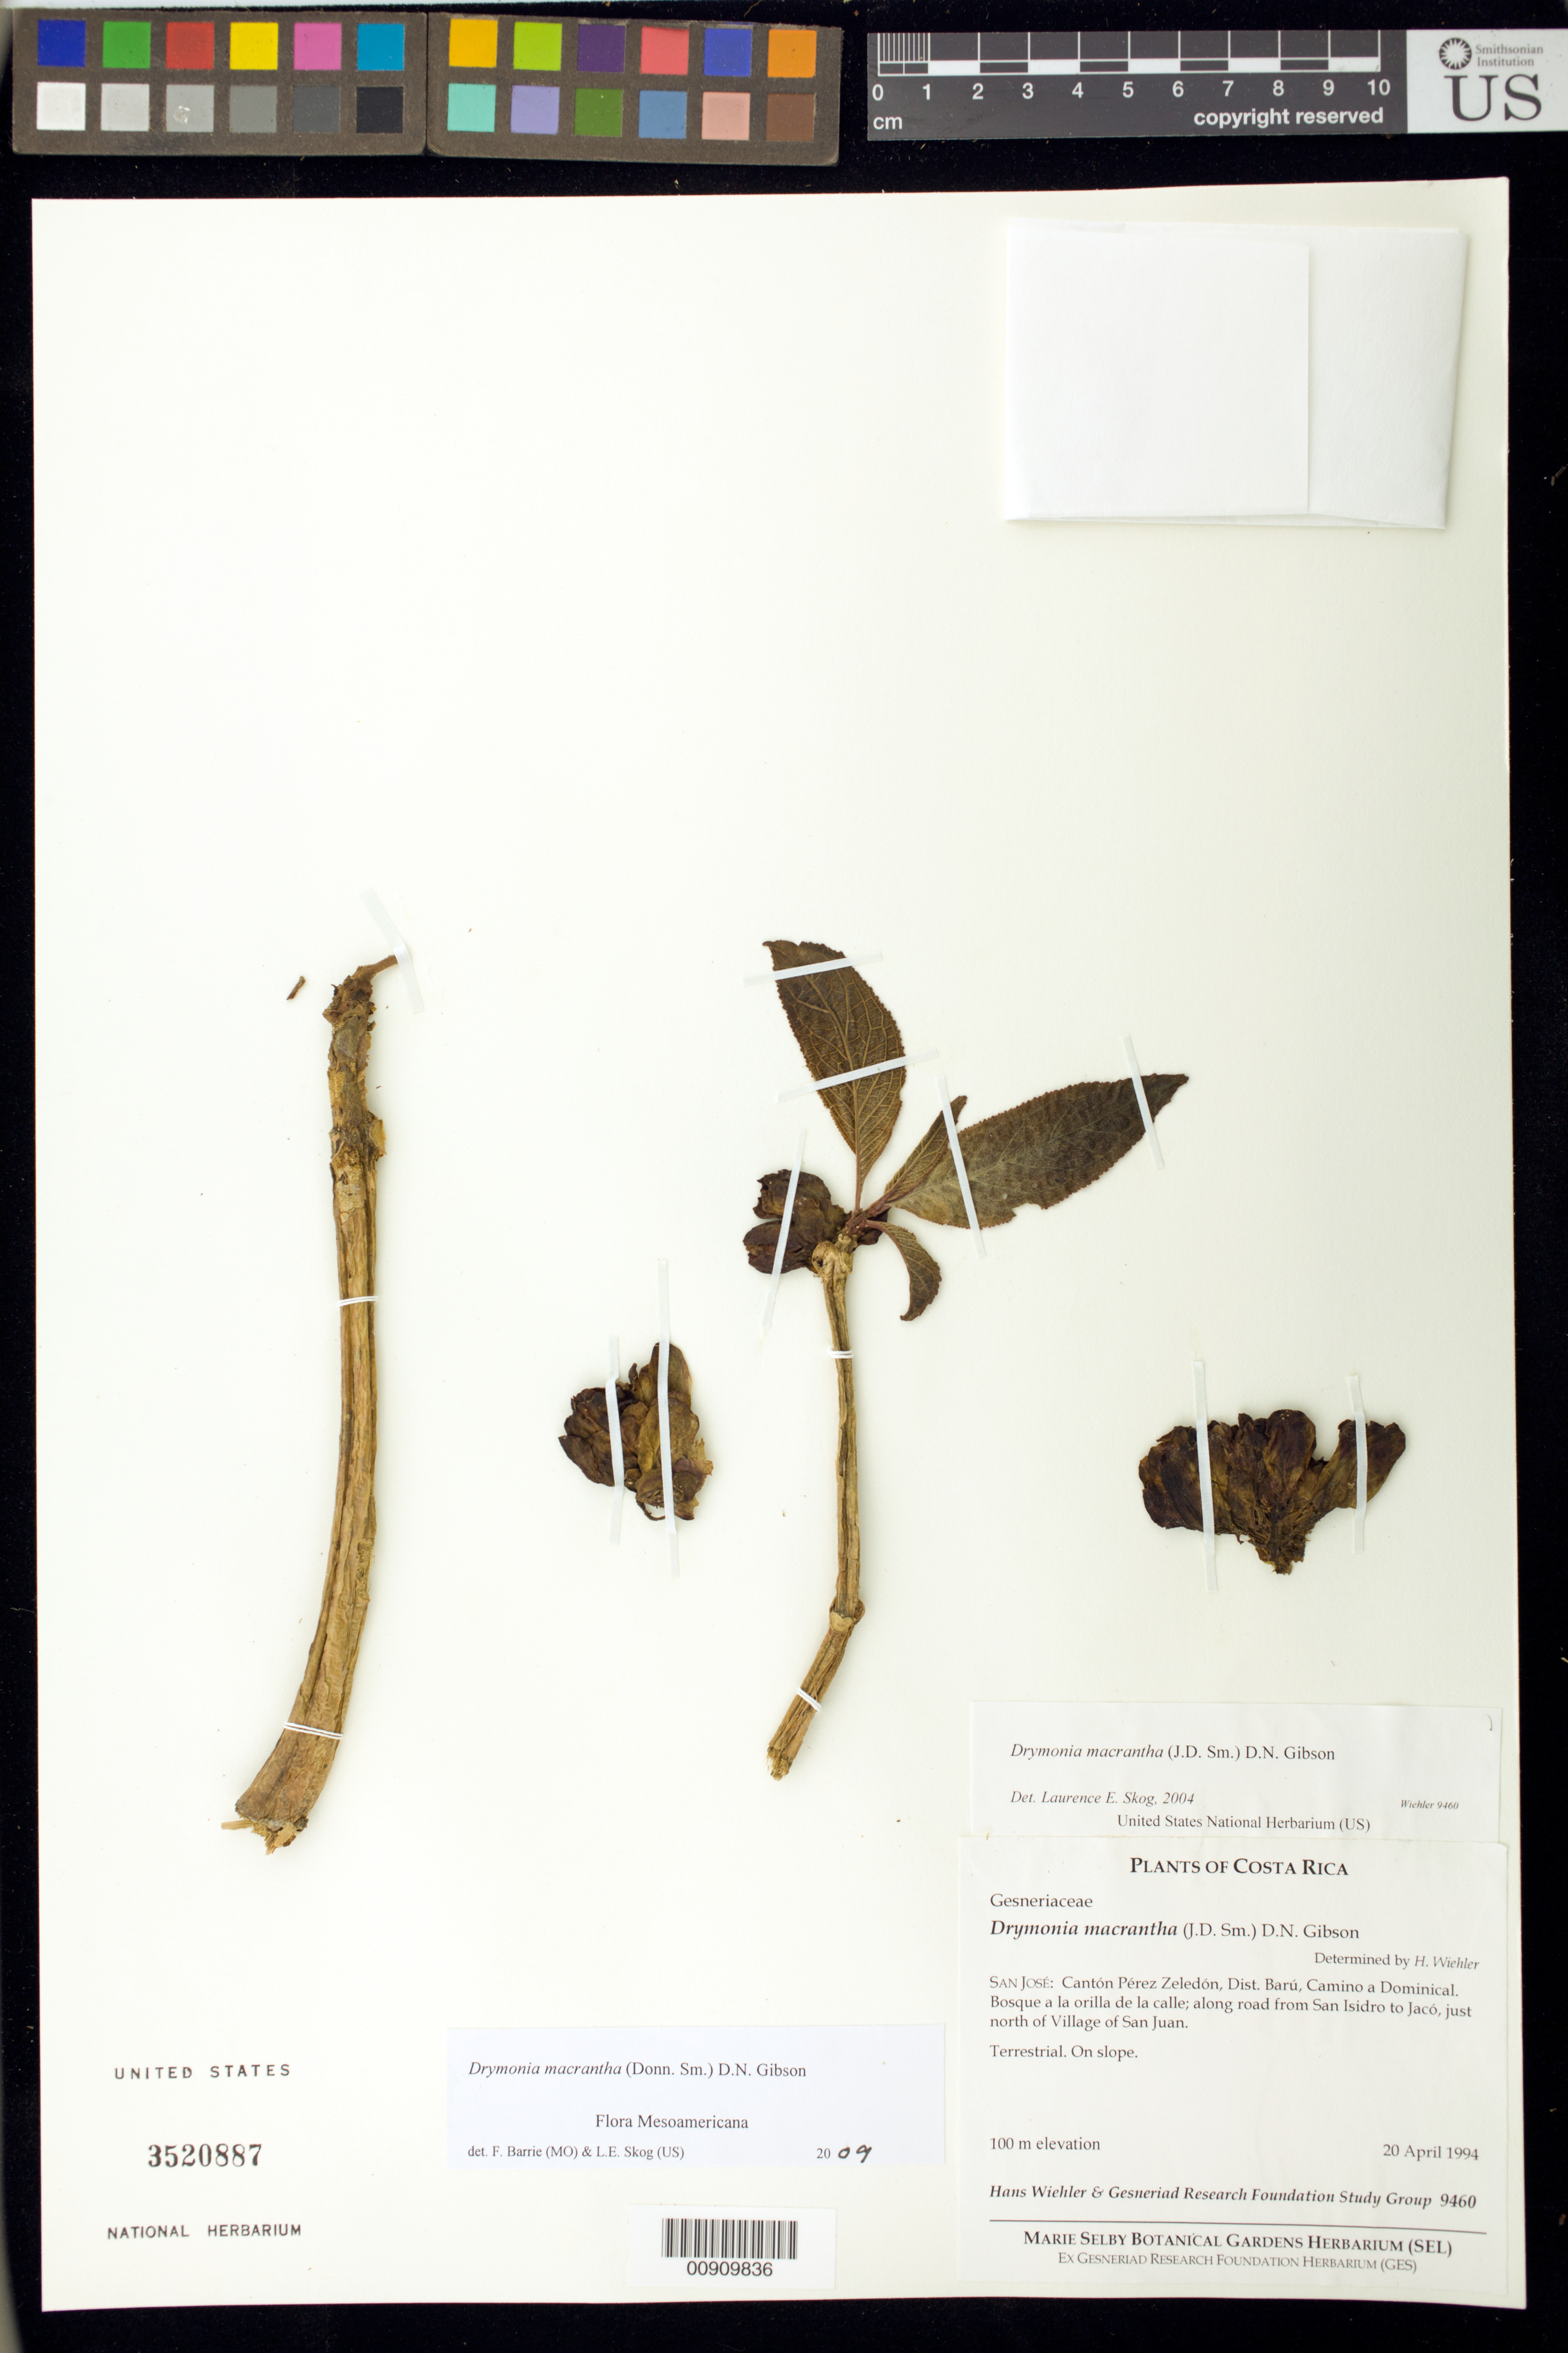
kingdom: Plantae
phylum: Tracheophyta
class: Magnoliopsida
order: Lamiales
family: Gesneriaceae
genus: Drymonia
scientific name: Drymonia macrantha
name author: (Donn. Sm.) D.N. Gibson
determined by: Skog, Laurence E.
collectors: H. J. Wiehler & GRF Study Group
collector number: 9460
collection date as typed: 20 Apr 1994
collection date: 1994-04-20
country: Costa Rica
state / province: San José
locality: Cantón Pérez Zeledón, Dist. Barú, Camino a Dominical, Bosque a la orilla de la calle; along road from San Isidro to Jacó, just north of Village of San Juan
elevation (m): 100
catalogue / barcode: US 3520887